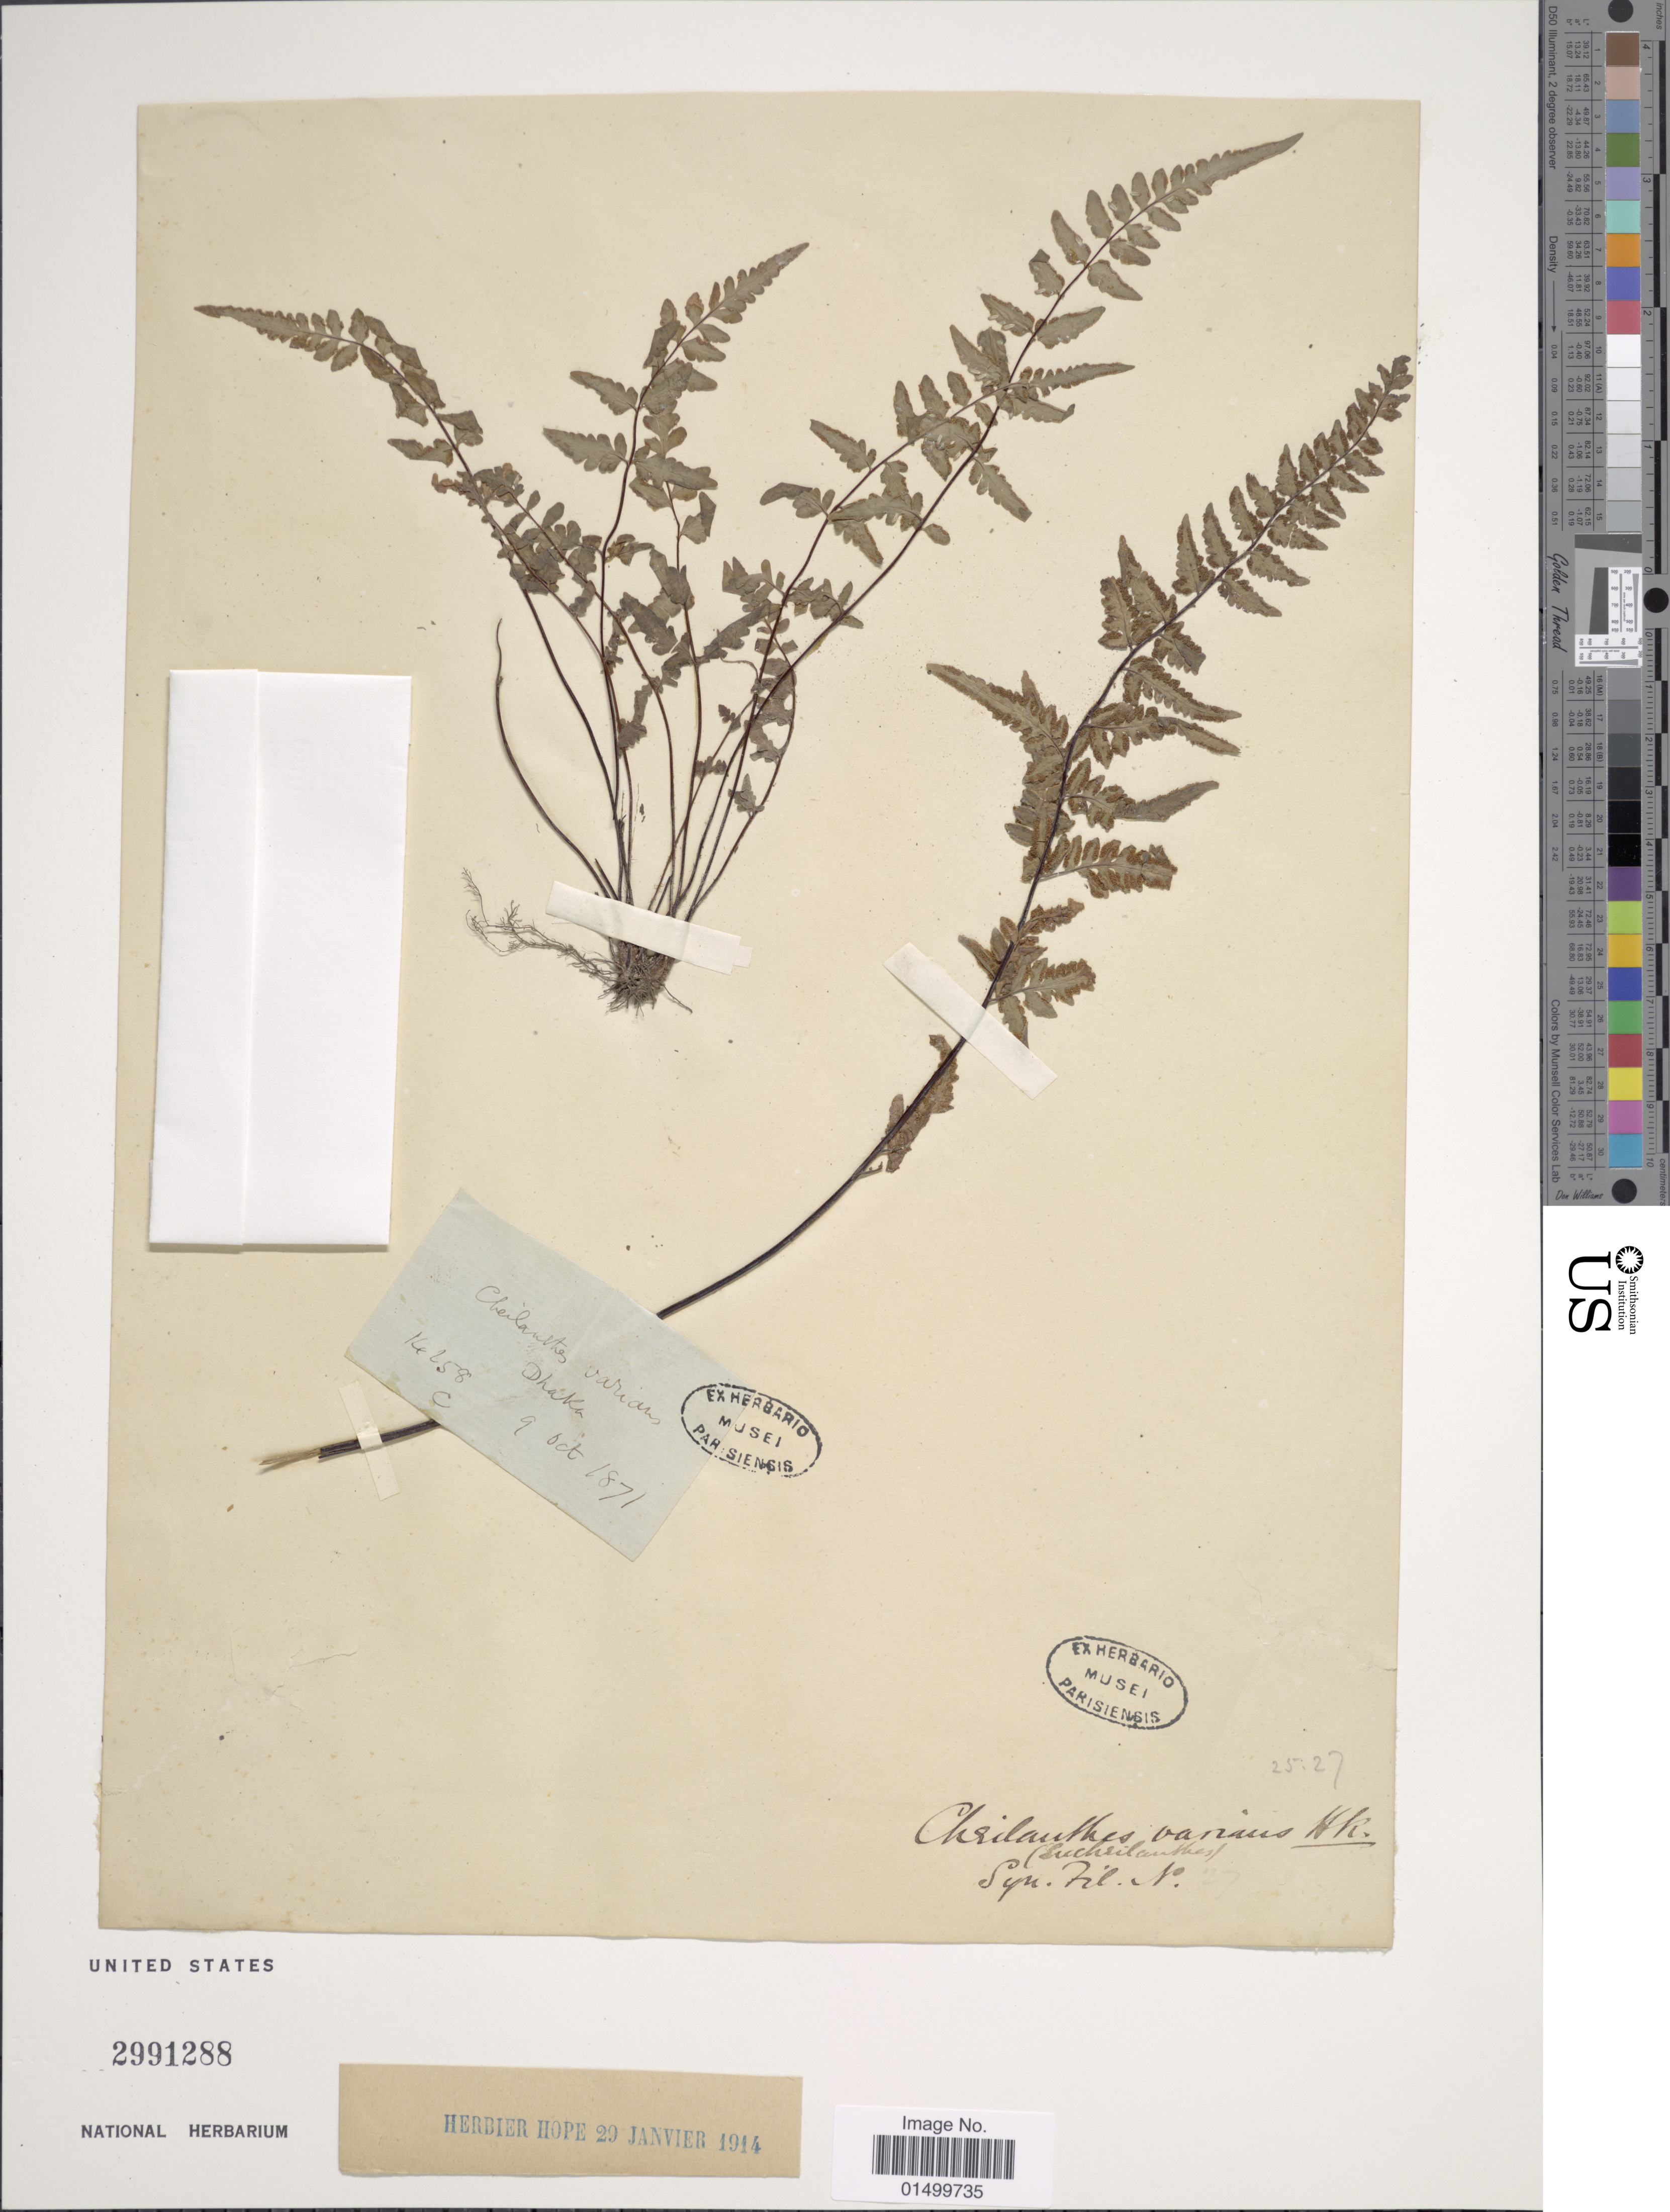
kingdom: Plantae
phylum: Tracheophyta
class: Polypodiopsida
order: Polypodiales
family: Pteridaceae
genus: Cheilanthes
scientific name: Cheilanthes sp.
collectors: ex herb. Mus. Paraensis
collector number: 14258C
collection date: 1871-10-09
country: Bangladesh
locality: Dhaka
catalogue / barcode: US 2991288